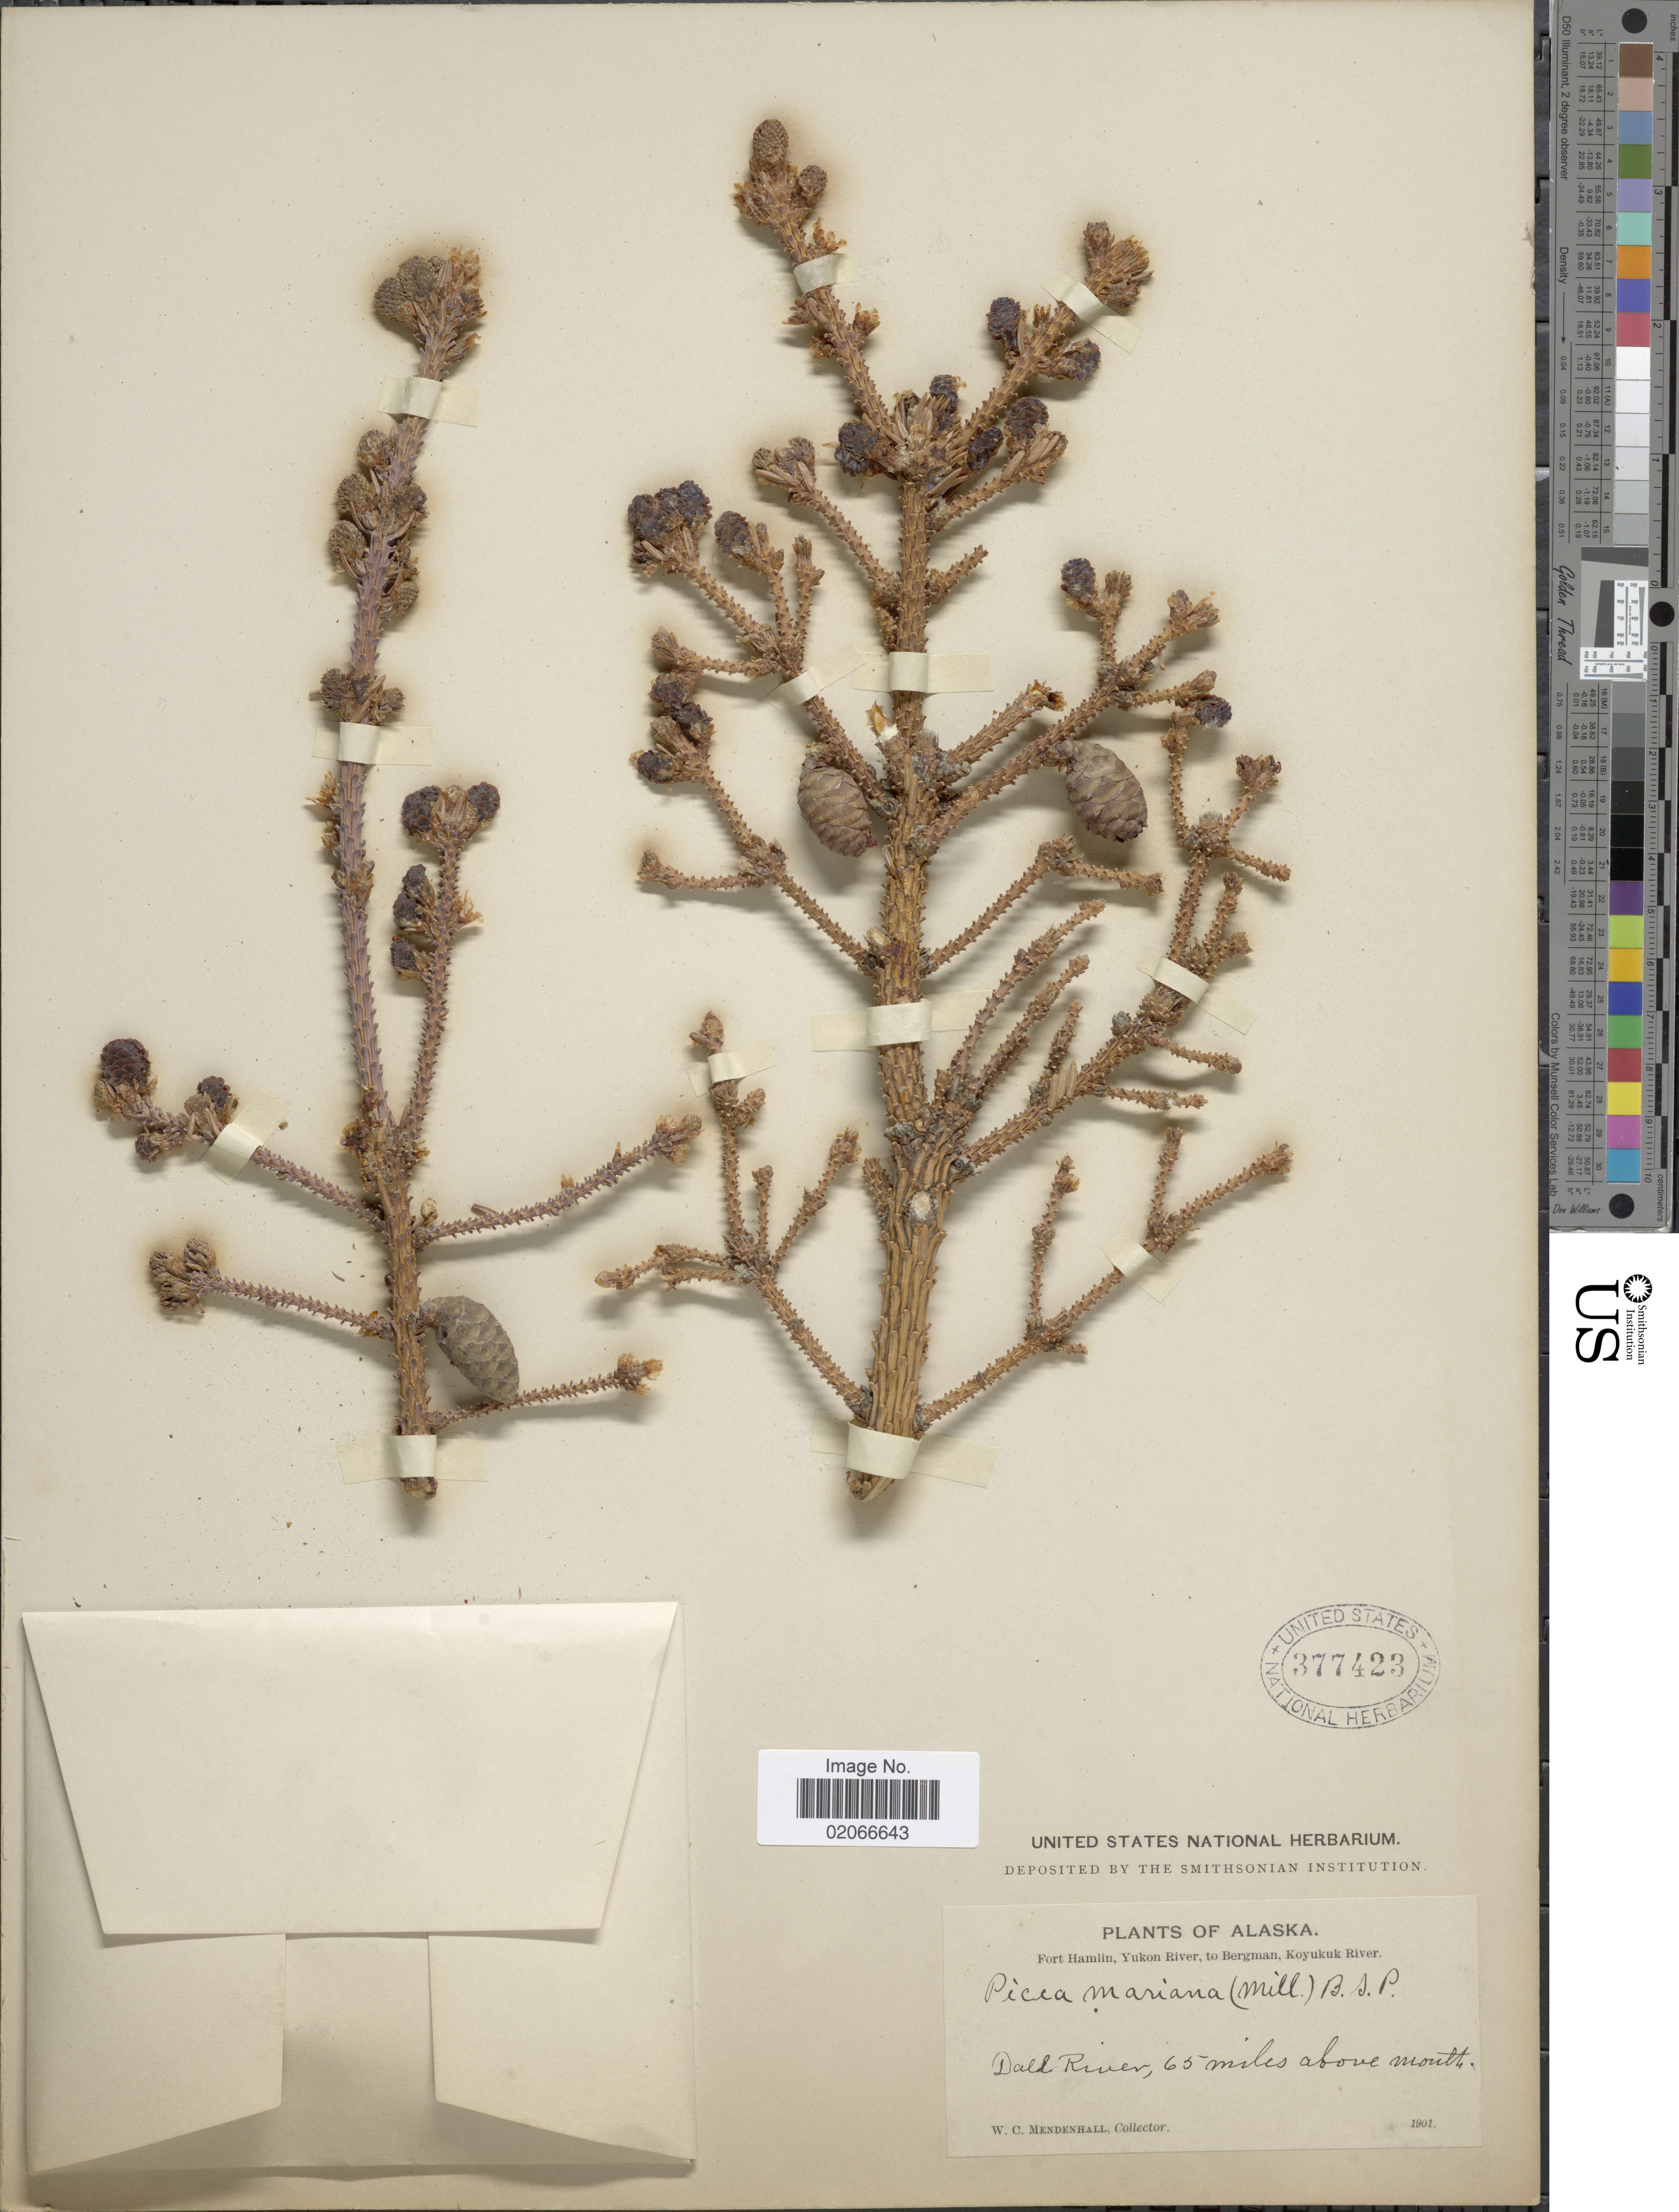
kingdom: Plantae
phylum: Tracheophyta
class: Pinopsida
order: Pinales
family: Pinaceae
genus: Picea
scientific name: Picea mariana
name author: (Mill.) Britton, Stearns & Poggenb.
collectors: W. Mendenhall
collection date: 1901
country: United States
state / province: Alaska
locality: Fort Hamlin, Yukon River, to Bergman, Koyukuk River, Dall River, 65 miles above mouth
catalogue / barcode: US 377423